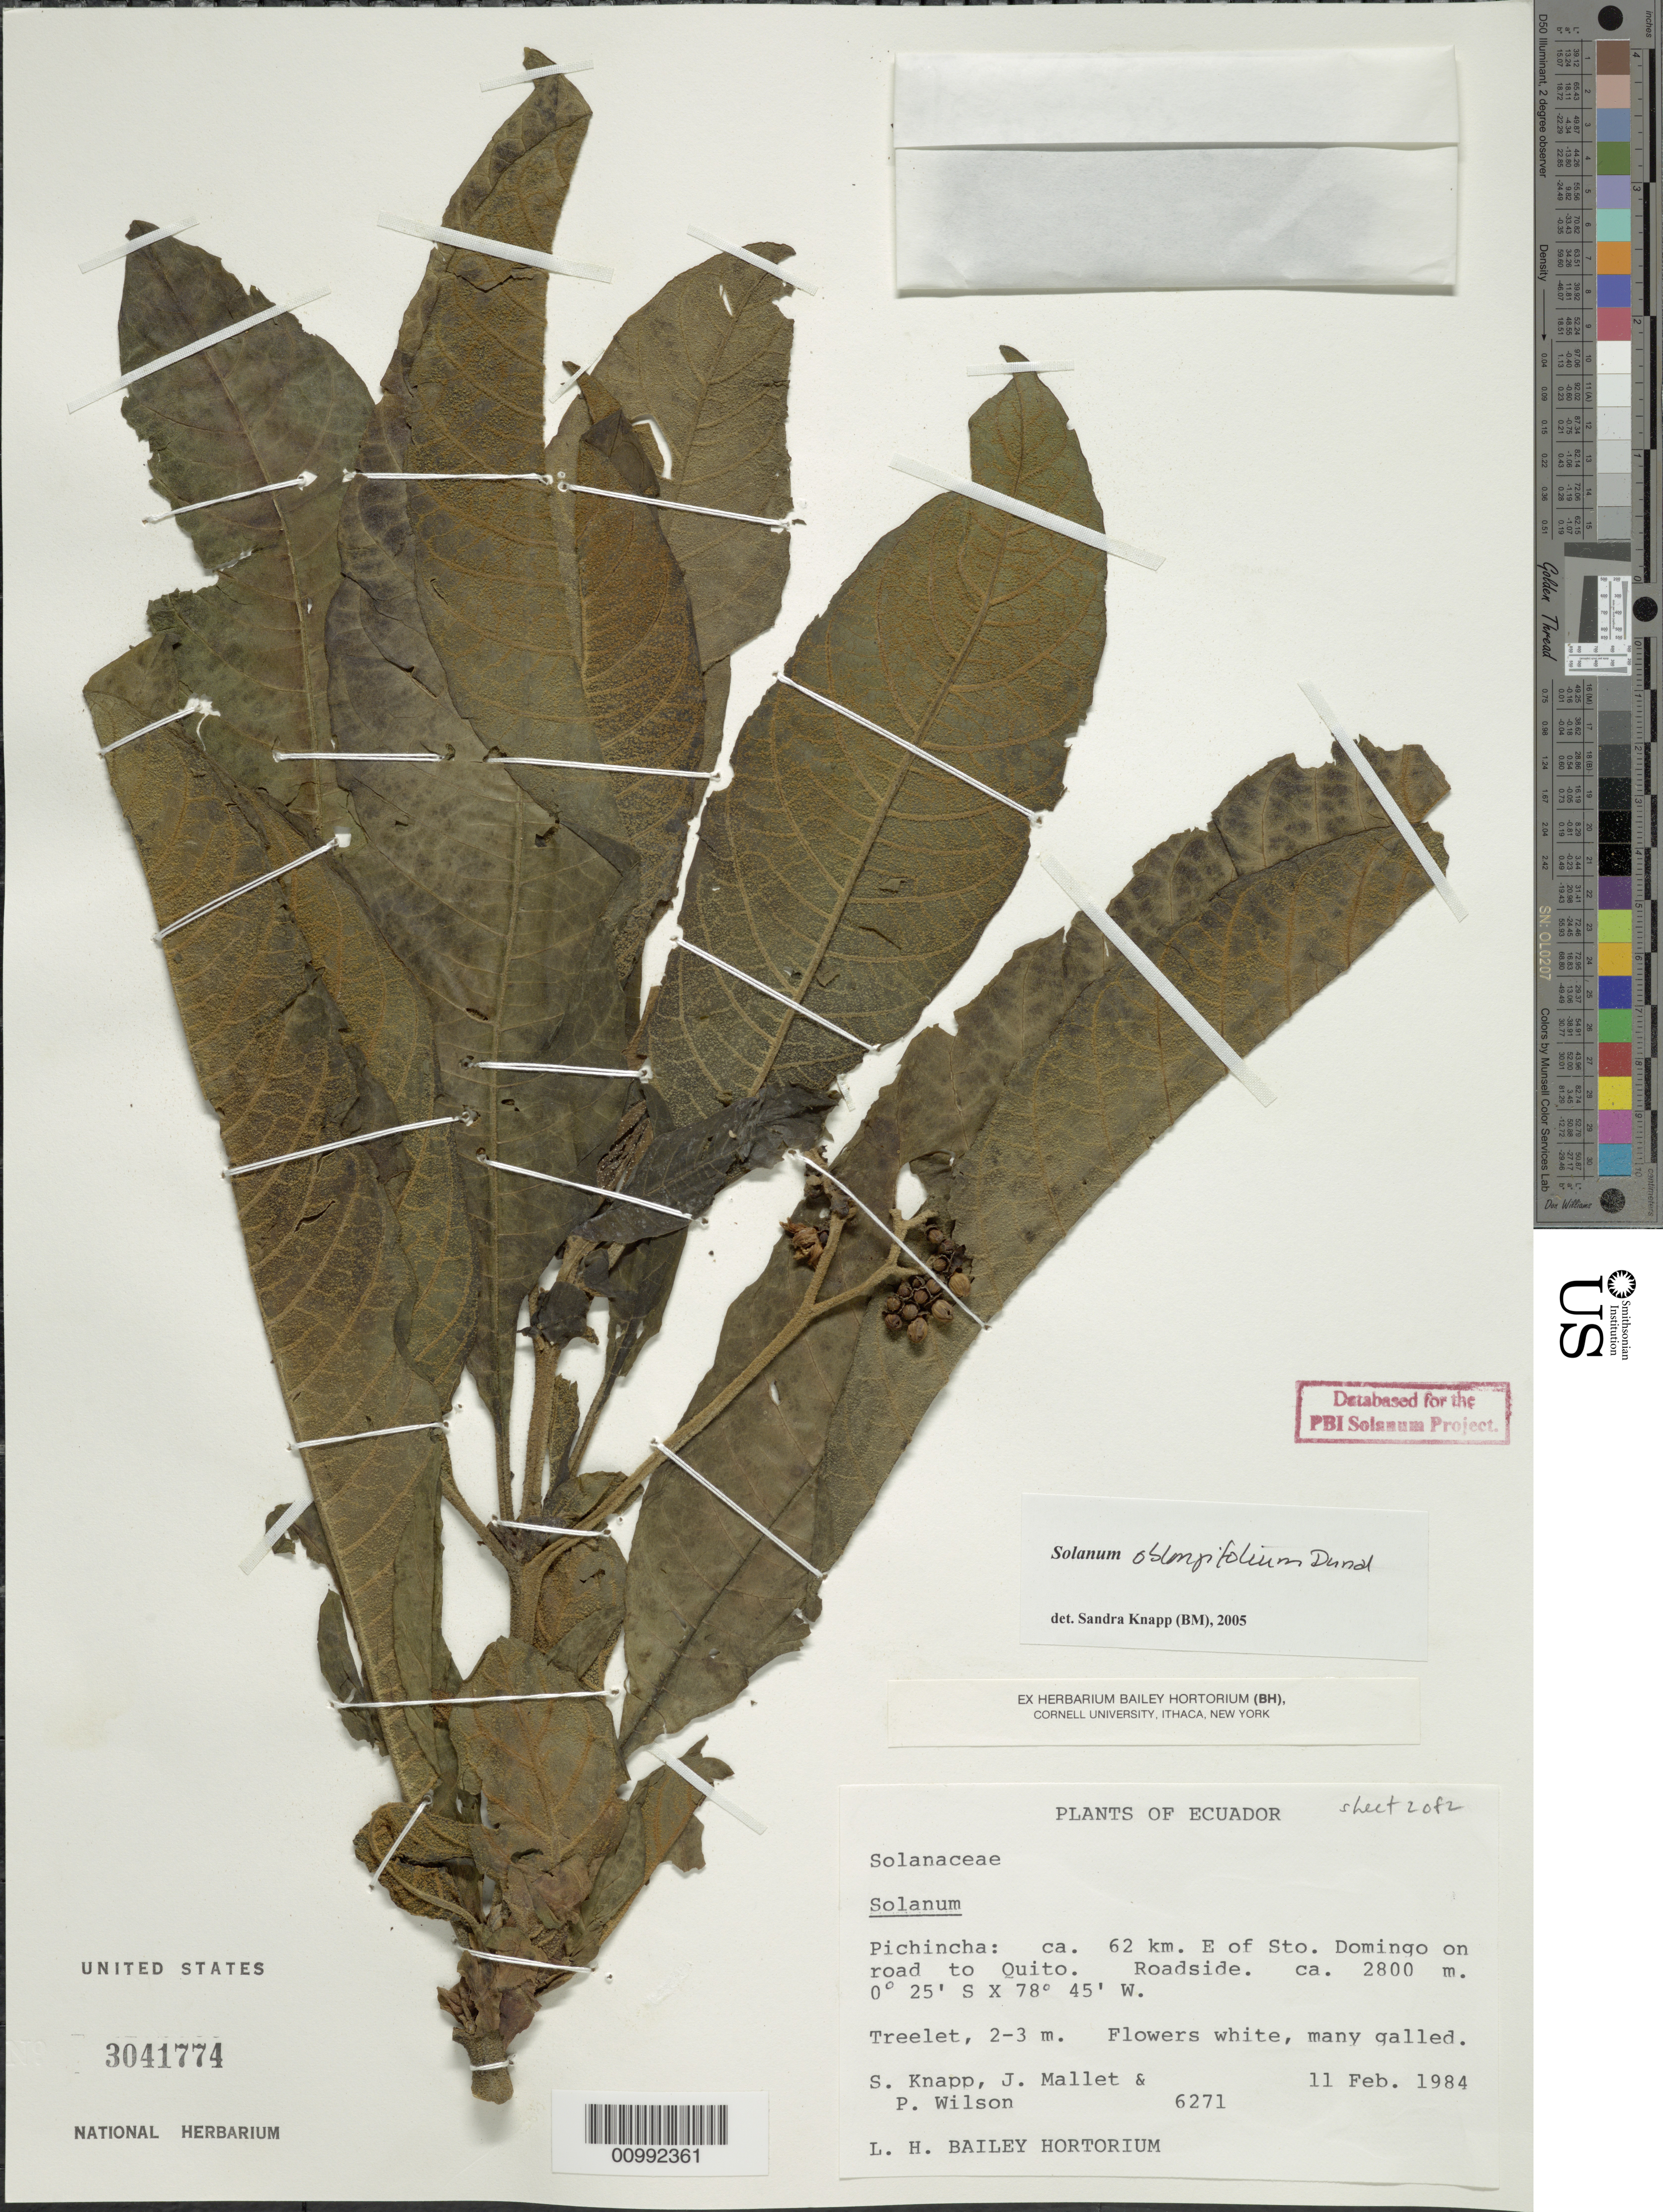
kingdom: Plantae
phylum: Tracheophyta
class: Magnoliopsida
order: Solanales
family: Solanaceae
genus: Solanum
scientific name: Solanum oblongifolium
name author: Duval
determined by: Knapp, S. D.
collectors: S. Knapp, J. Mallet & P. Wilson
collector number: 6271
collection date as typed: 11 Feb 1984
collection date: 1984-02-11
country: Ecuador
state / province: Pichincha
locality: ca. 62 km E of Santo Domingo on road to Quito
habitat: roadside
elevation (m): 2800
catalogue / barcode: US 3041774